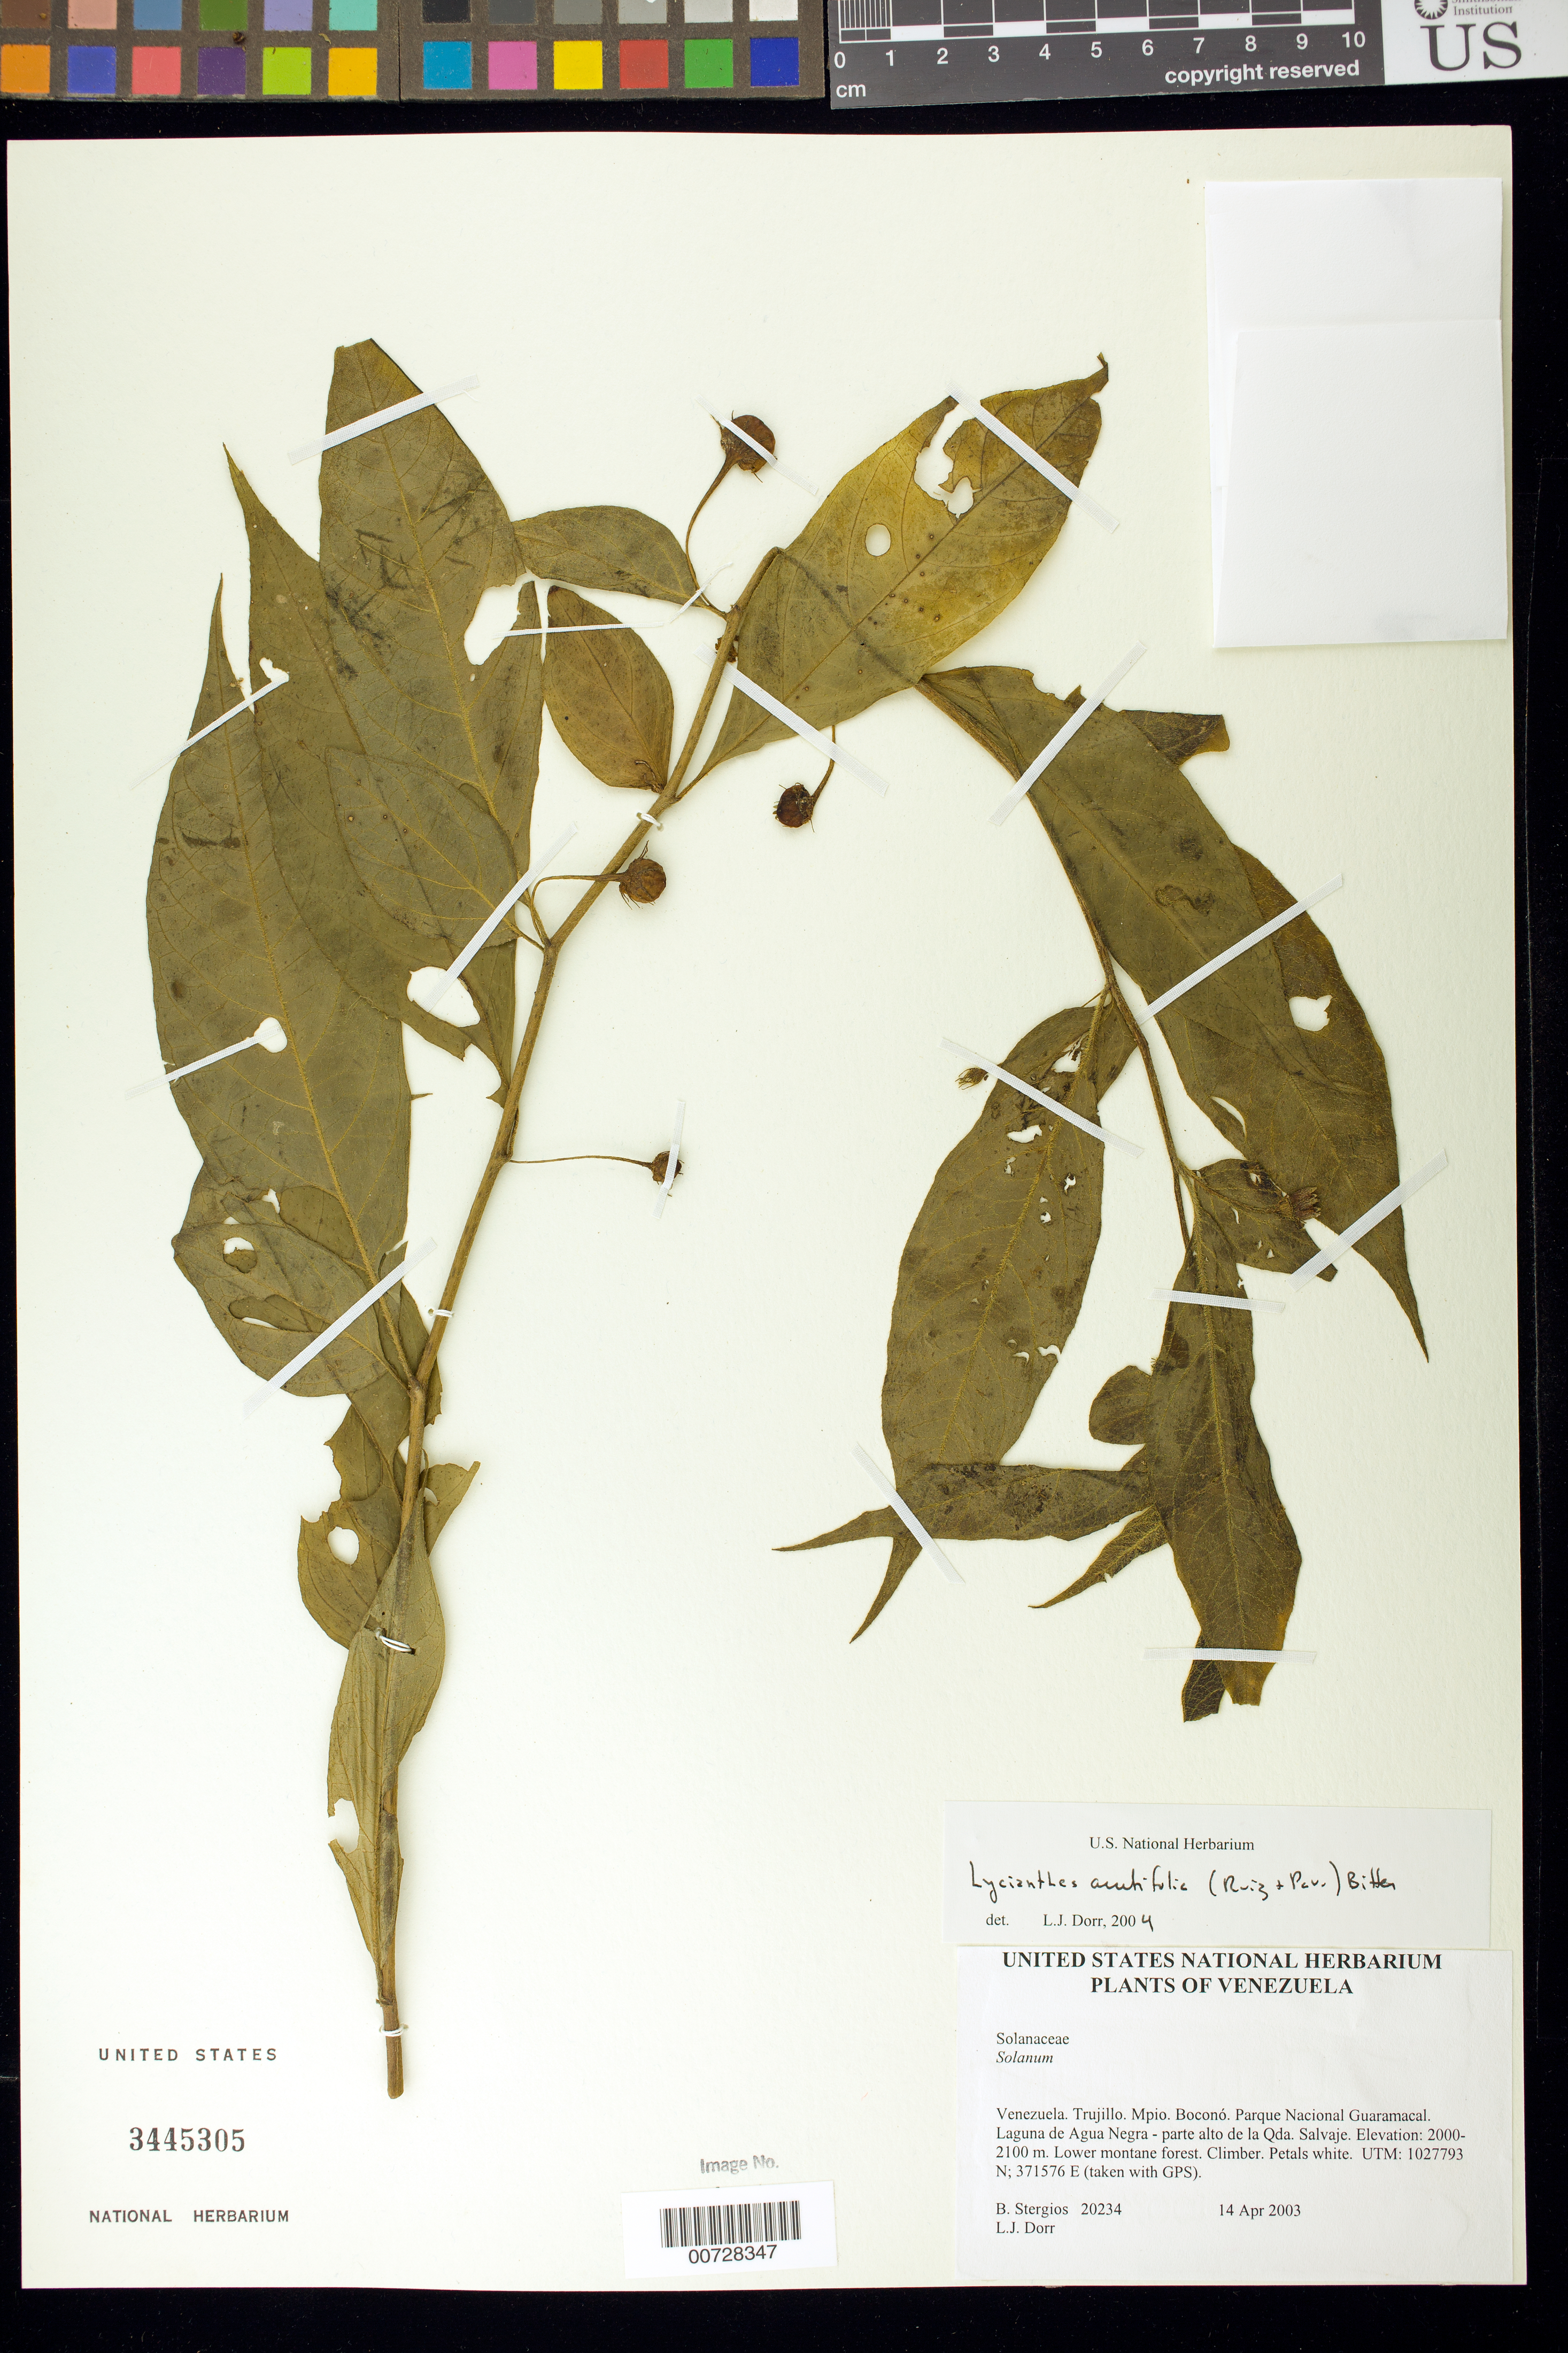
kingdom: Plantae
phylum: Tracheophyta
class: Magnoliopsida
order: Solanales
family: Solanaceae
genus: Lycianthes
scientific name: Lycianthes acutifolia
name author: (Ruiz & Pav.) Bitter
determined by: Dorr, L. J., (BOT), Smithsonian Institution - National Museum of Natural History (UNITED STATES)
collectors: B. G. Stergios & L. J. Dorr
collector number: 20234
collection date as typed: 14 Apr 2003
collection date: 2003-04-14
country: Venezuela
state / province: Trujillo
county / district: Boconó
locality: Parque Nacional Guaramacal. Laguna de Agua Negra - parte alto de la Qda. Salvaje.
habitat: Lower montane forest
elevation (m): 2000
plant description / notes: PORT, US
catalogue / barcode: US 3445305